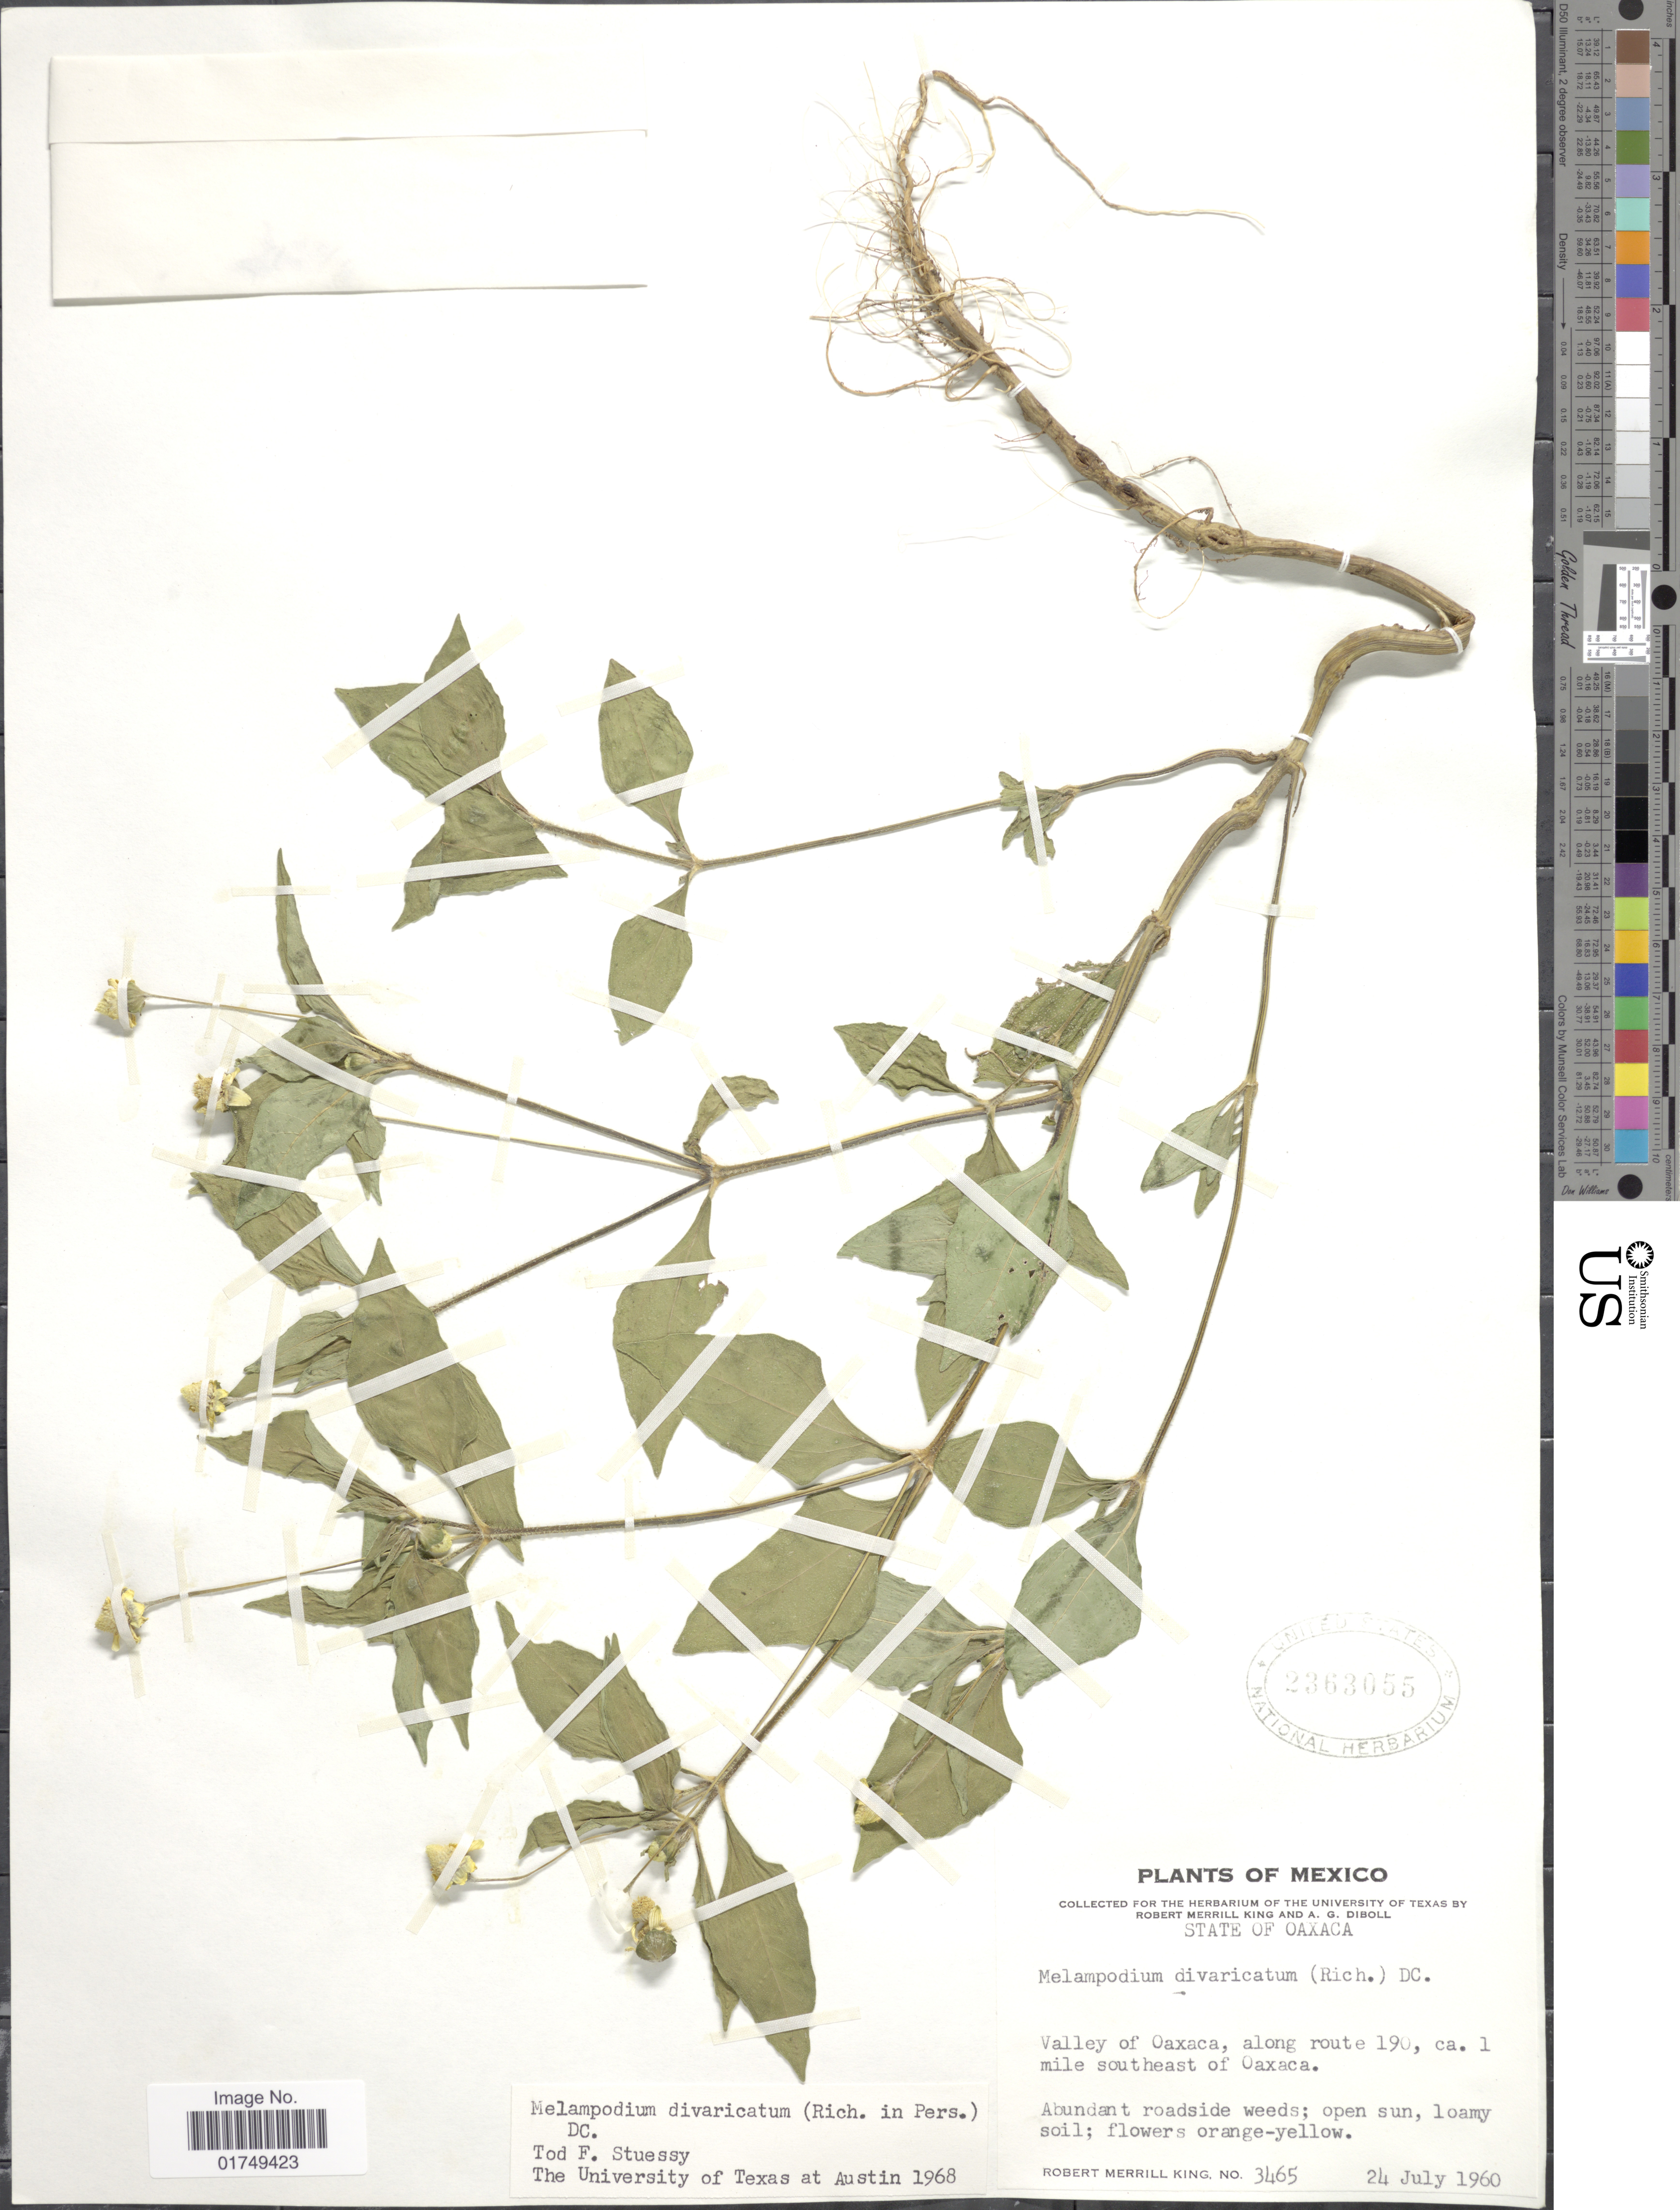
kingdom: Plantae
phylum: Tracheophyta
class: Magnoliopsida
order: Asterales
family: Asteraceae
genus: Melampodium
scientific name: Melampodium divaricatum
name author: (Rich.) DC.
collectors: R. M. King & A. Diboll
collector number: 3465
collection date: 1960-07-24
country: Mexico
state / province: Oaxaca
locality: Valley of Oaxaca, along route 190, ca 1 mile southeast of Oaxaca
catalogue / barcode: US 2363055